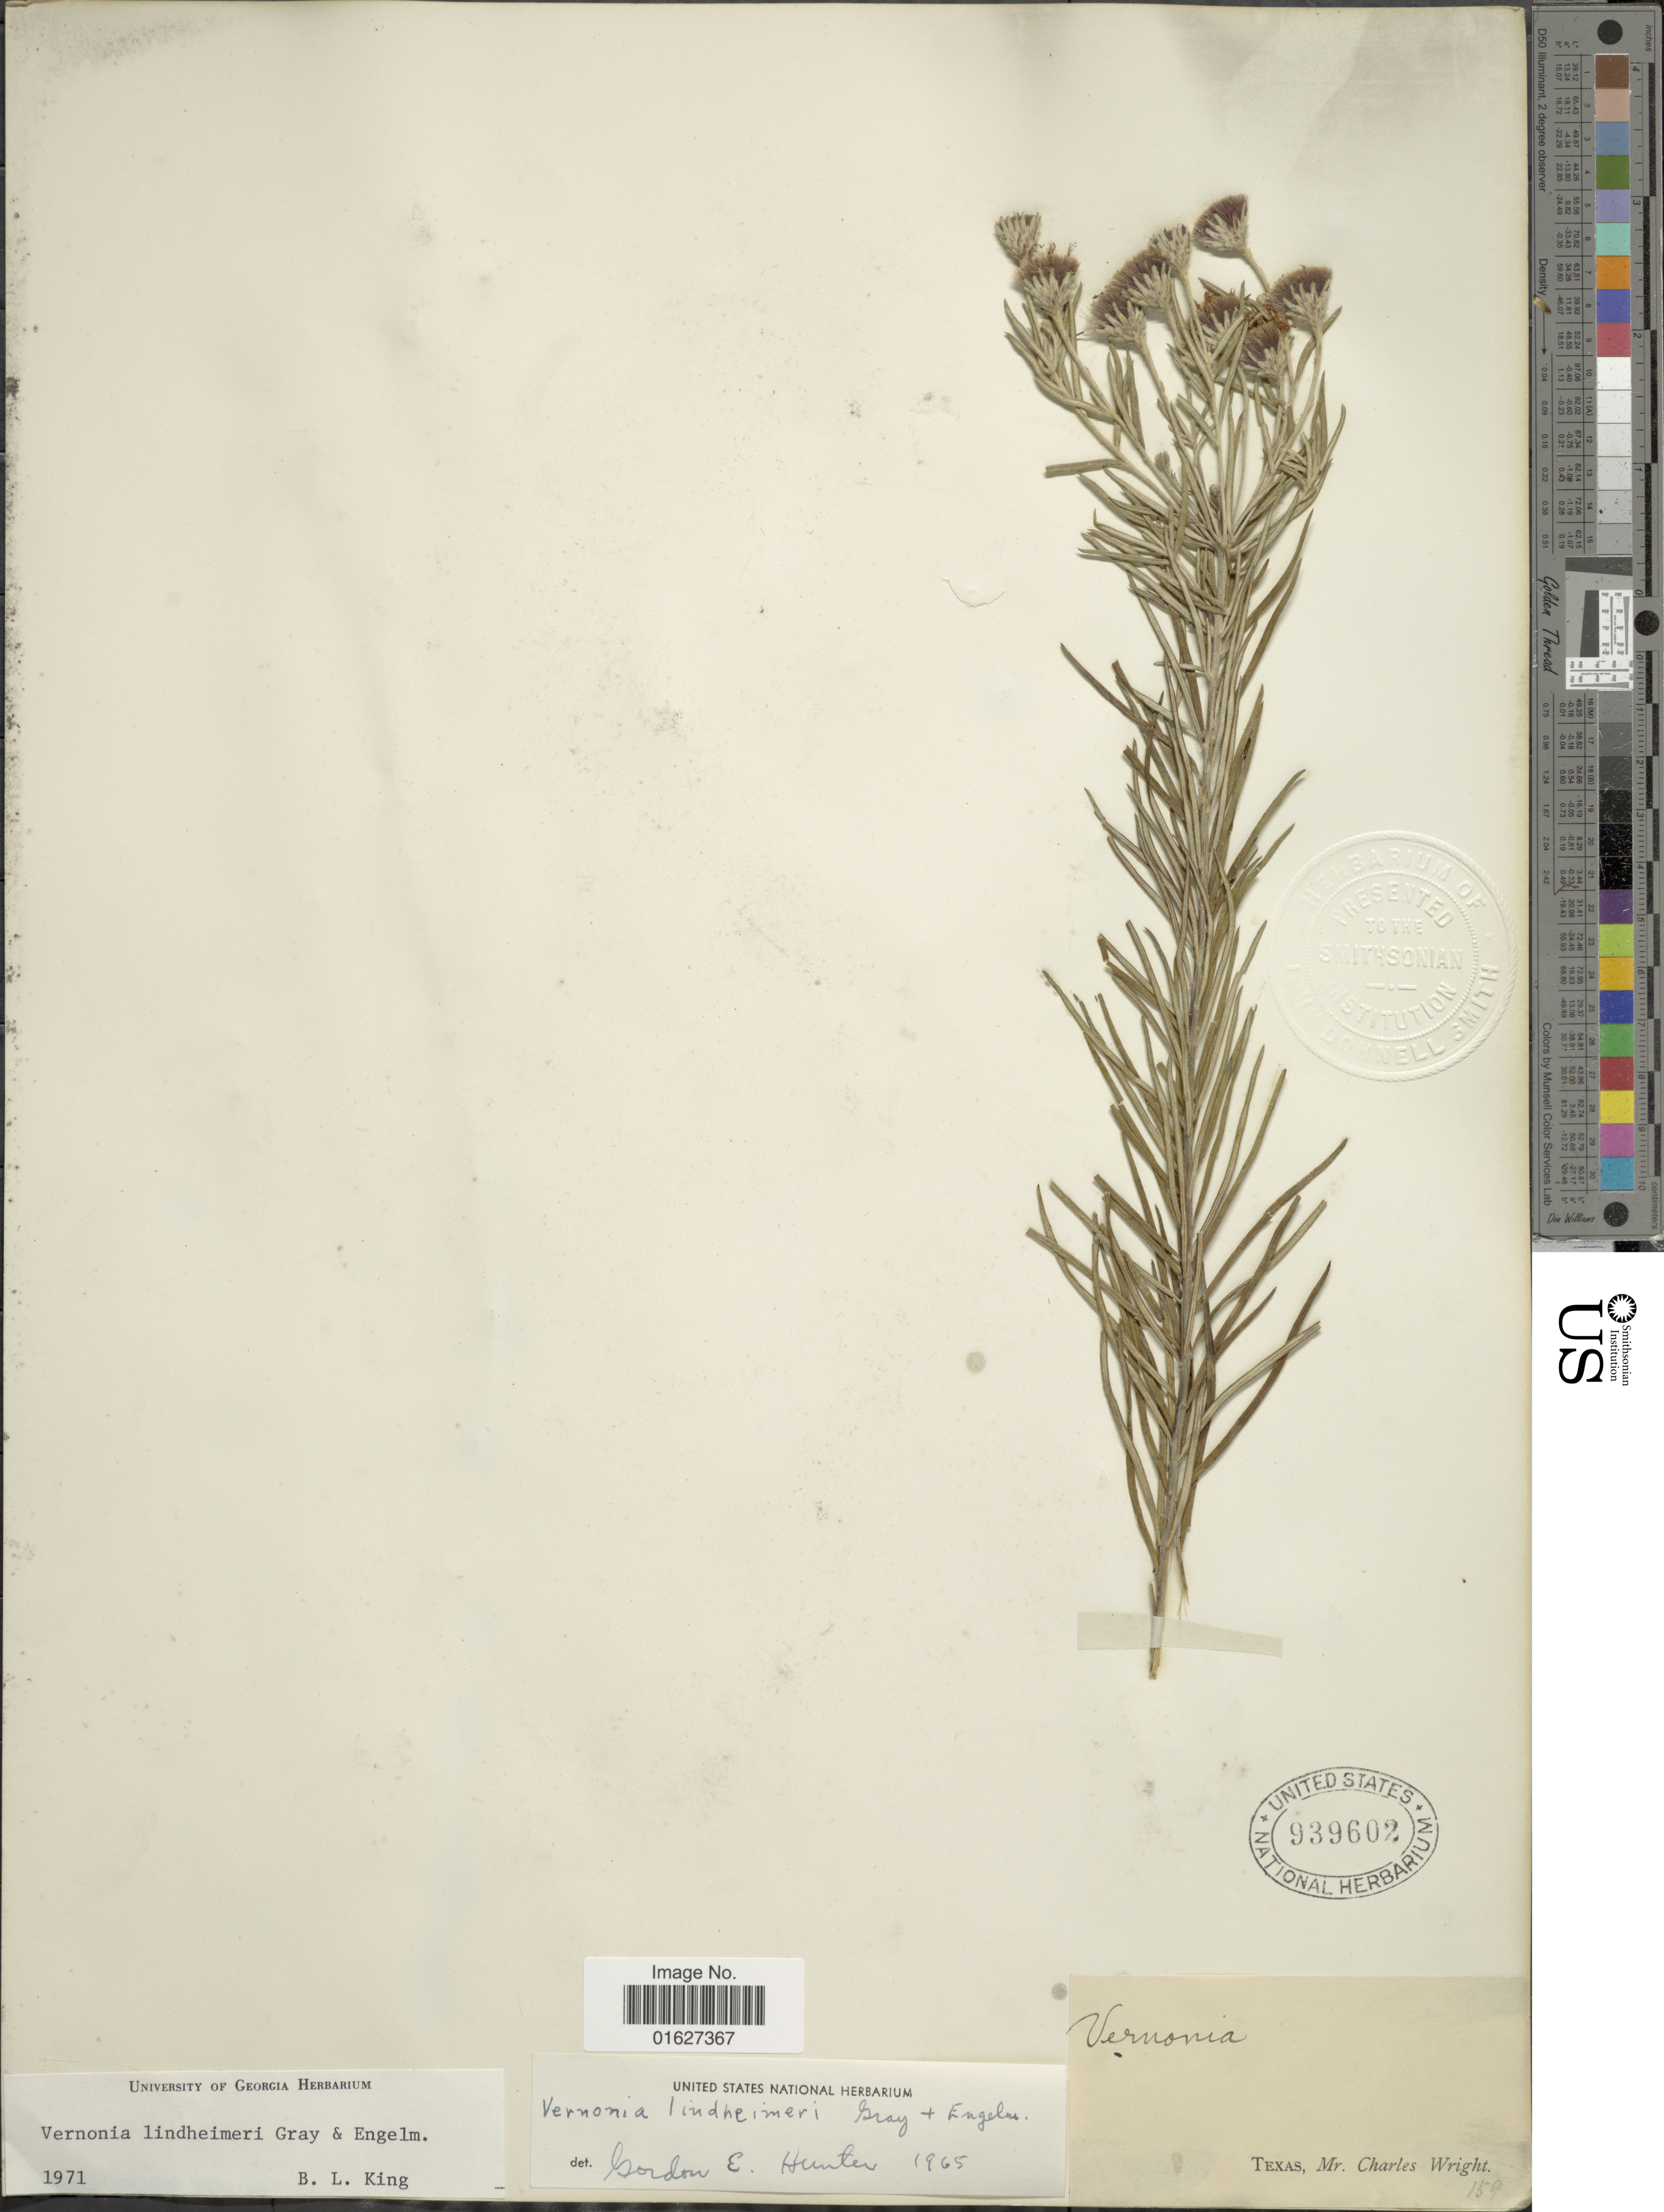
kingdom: Plantae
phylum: Tracheophyta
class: Magnoliopsida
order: Asterales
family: Asteraceae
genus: Vernonia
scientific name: Vernonia lindheimeri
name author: A. Gray & Engelm. in A. Gray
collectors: C. Wright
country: United States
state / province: Texas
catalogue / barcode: US 939602